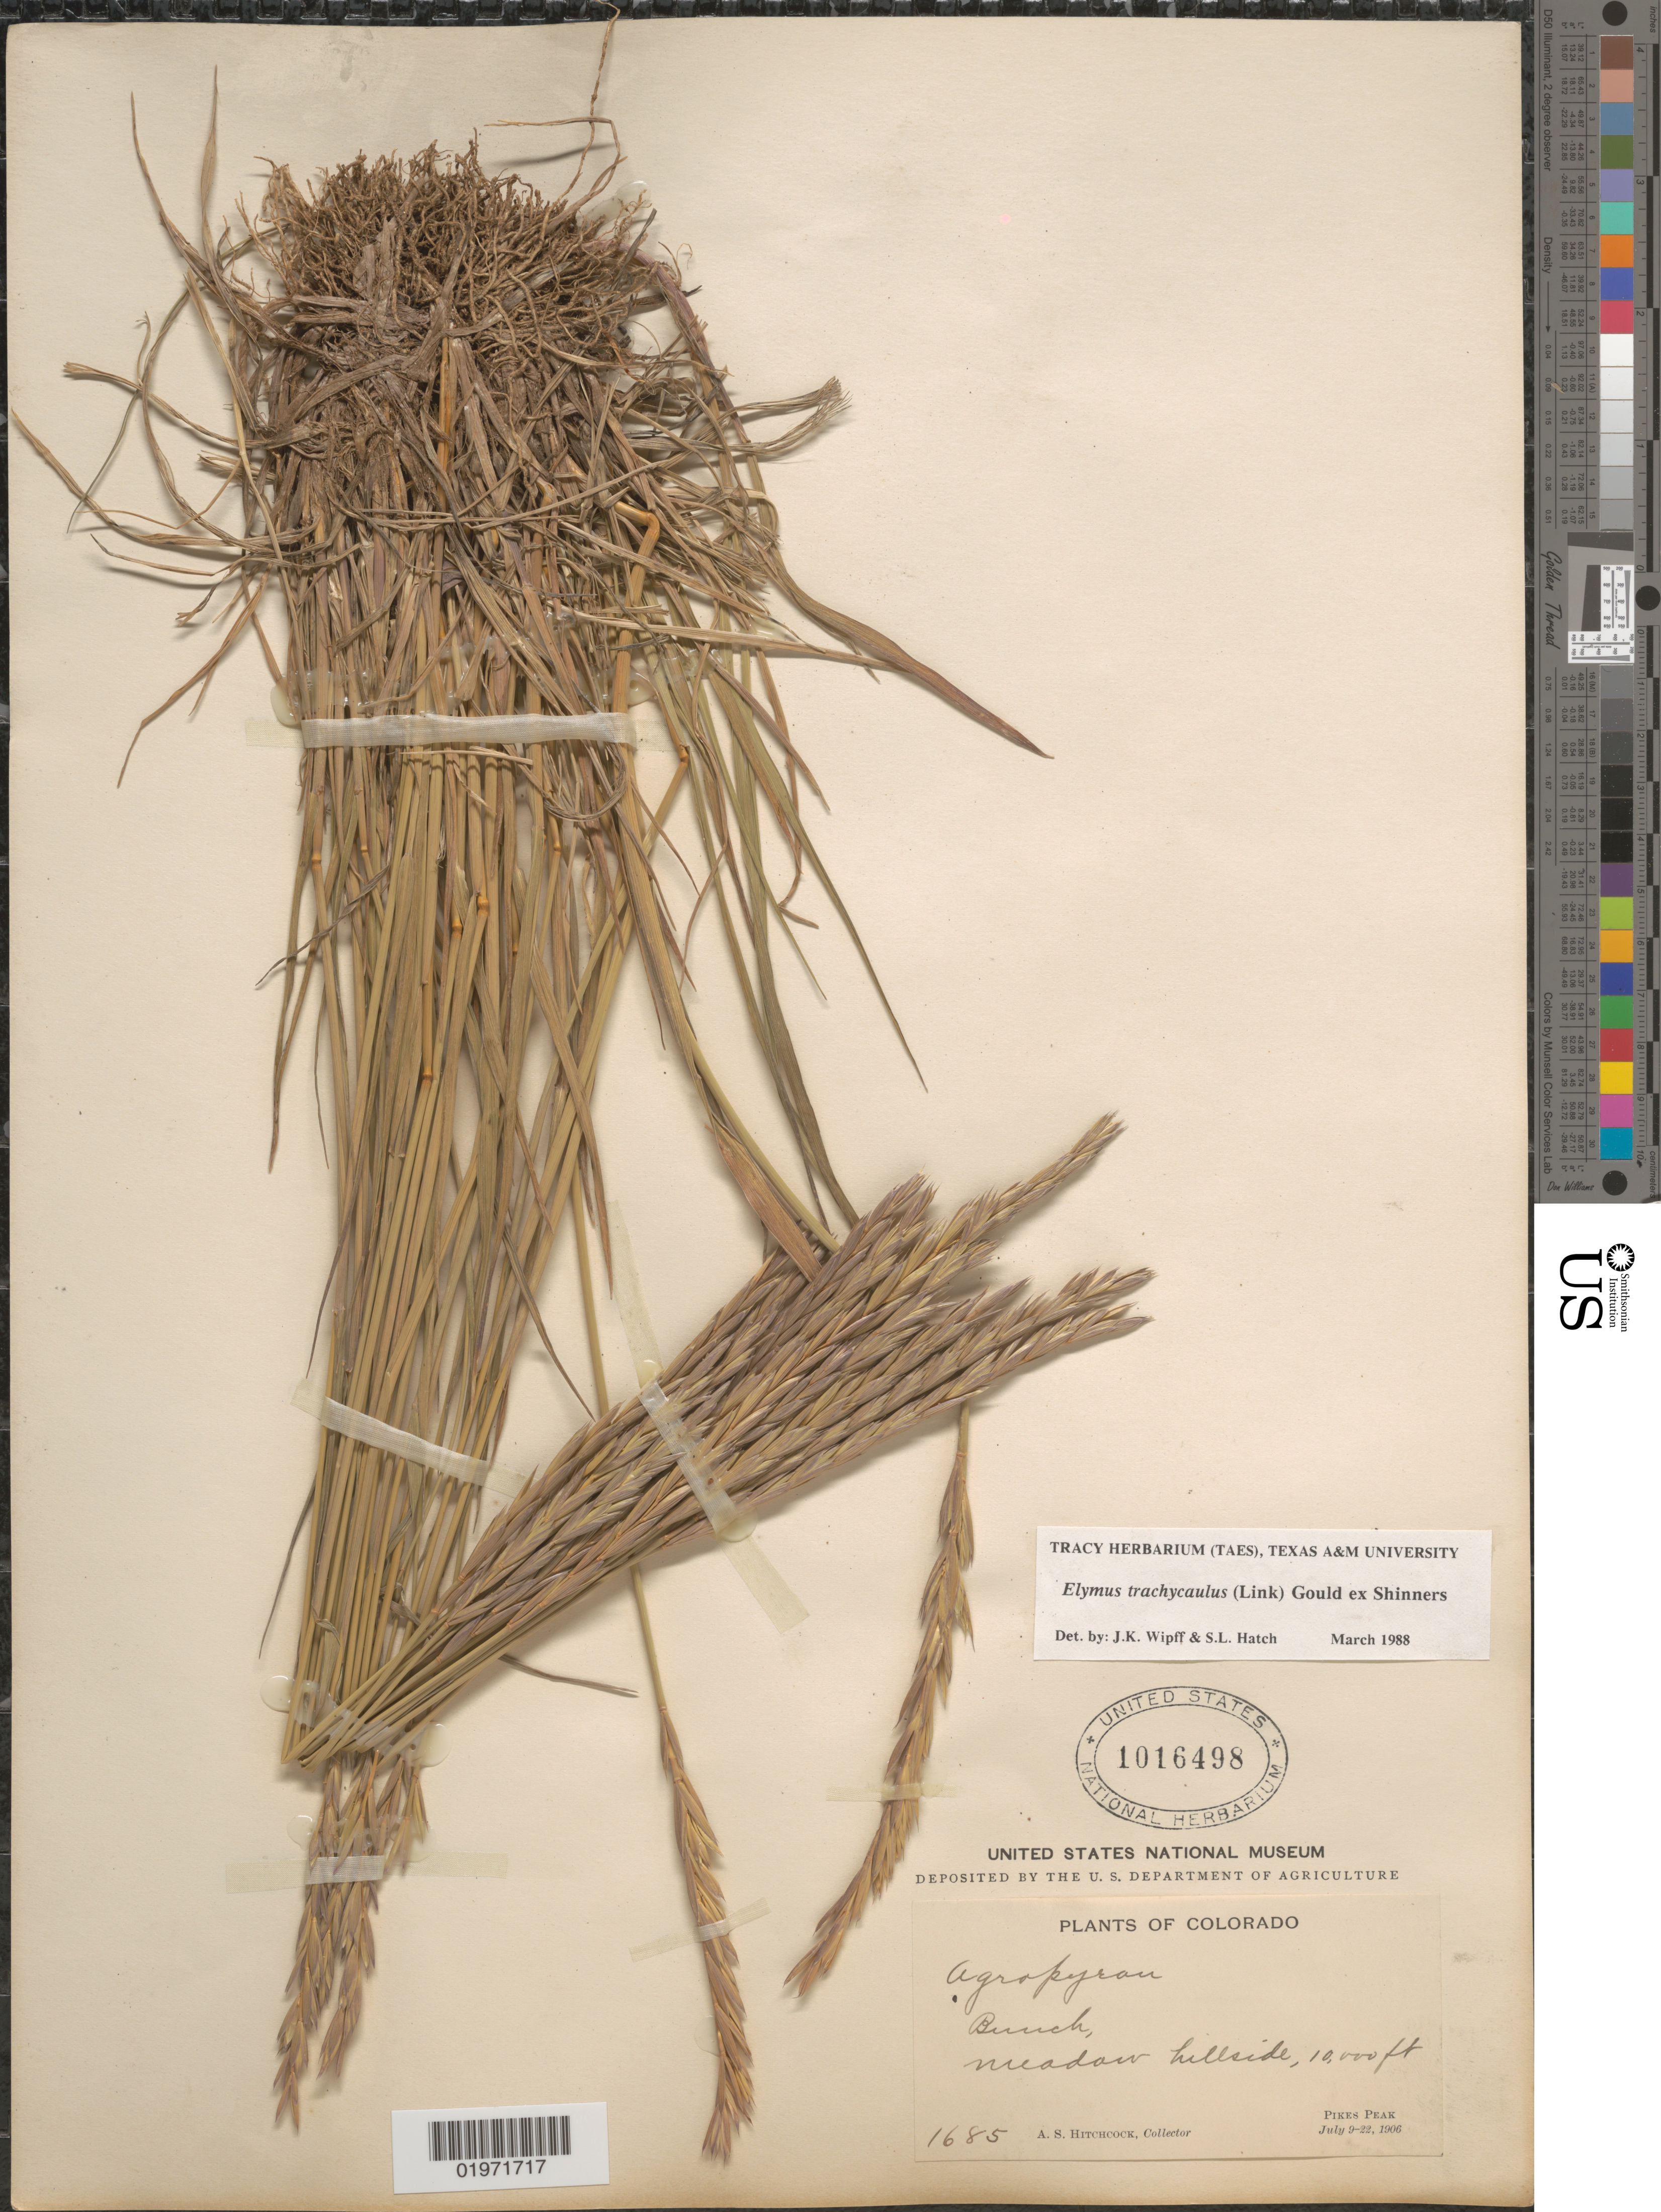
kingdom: Plantae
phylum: Tracheophyta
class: Liliopsida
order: Poales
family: Poaceae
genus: Elymus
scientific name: Elymus trachycaulus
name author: (Link) Gould ex Shinners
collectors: A. S. Hitchcock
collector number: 1685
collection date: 1906-07-09/1906-07-22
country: United States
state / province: Colorado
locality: Meadow hillside. Pikes Peak.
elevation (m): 3048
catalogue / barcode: US 1016498